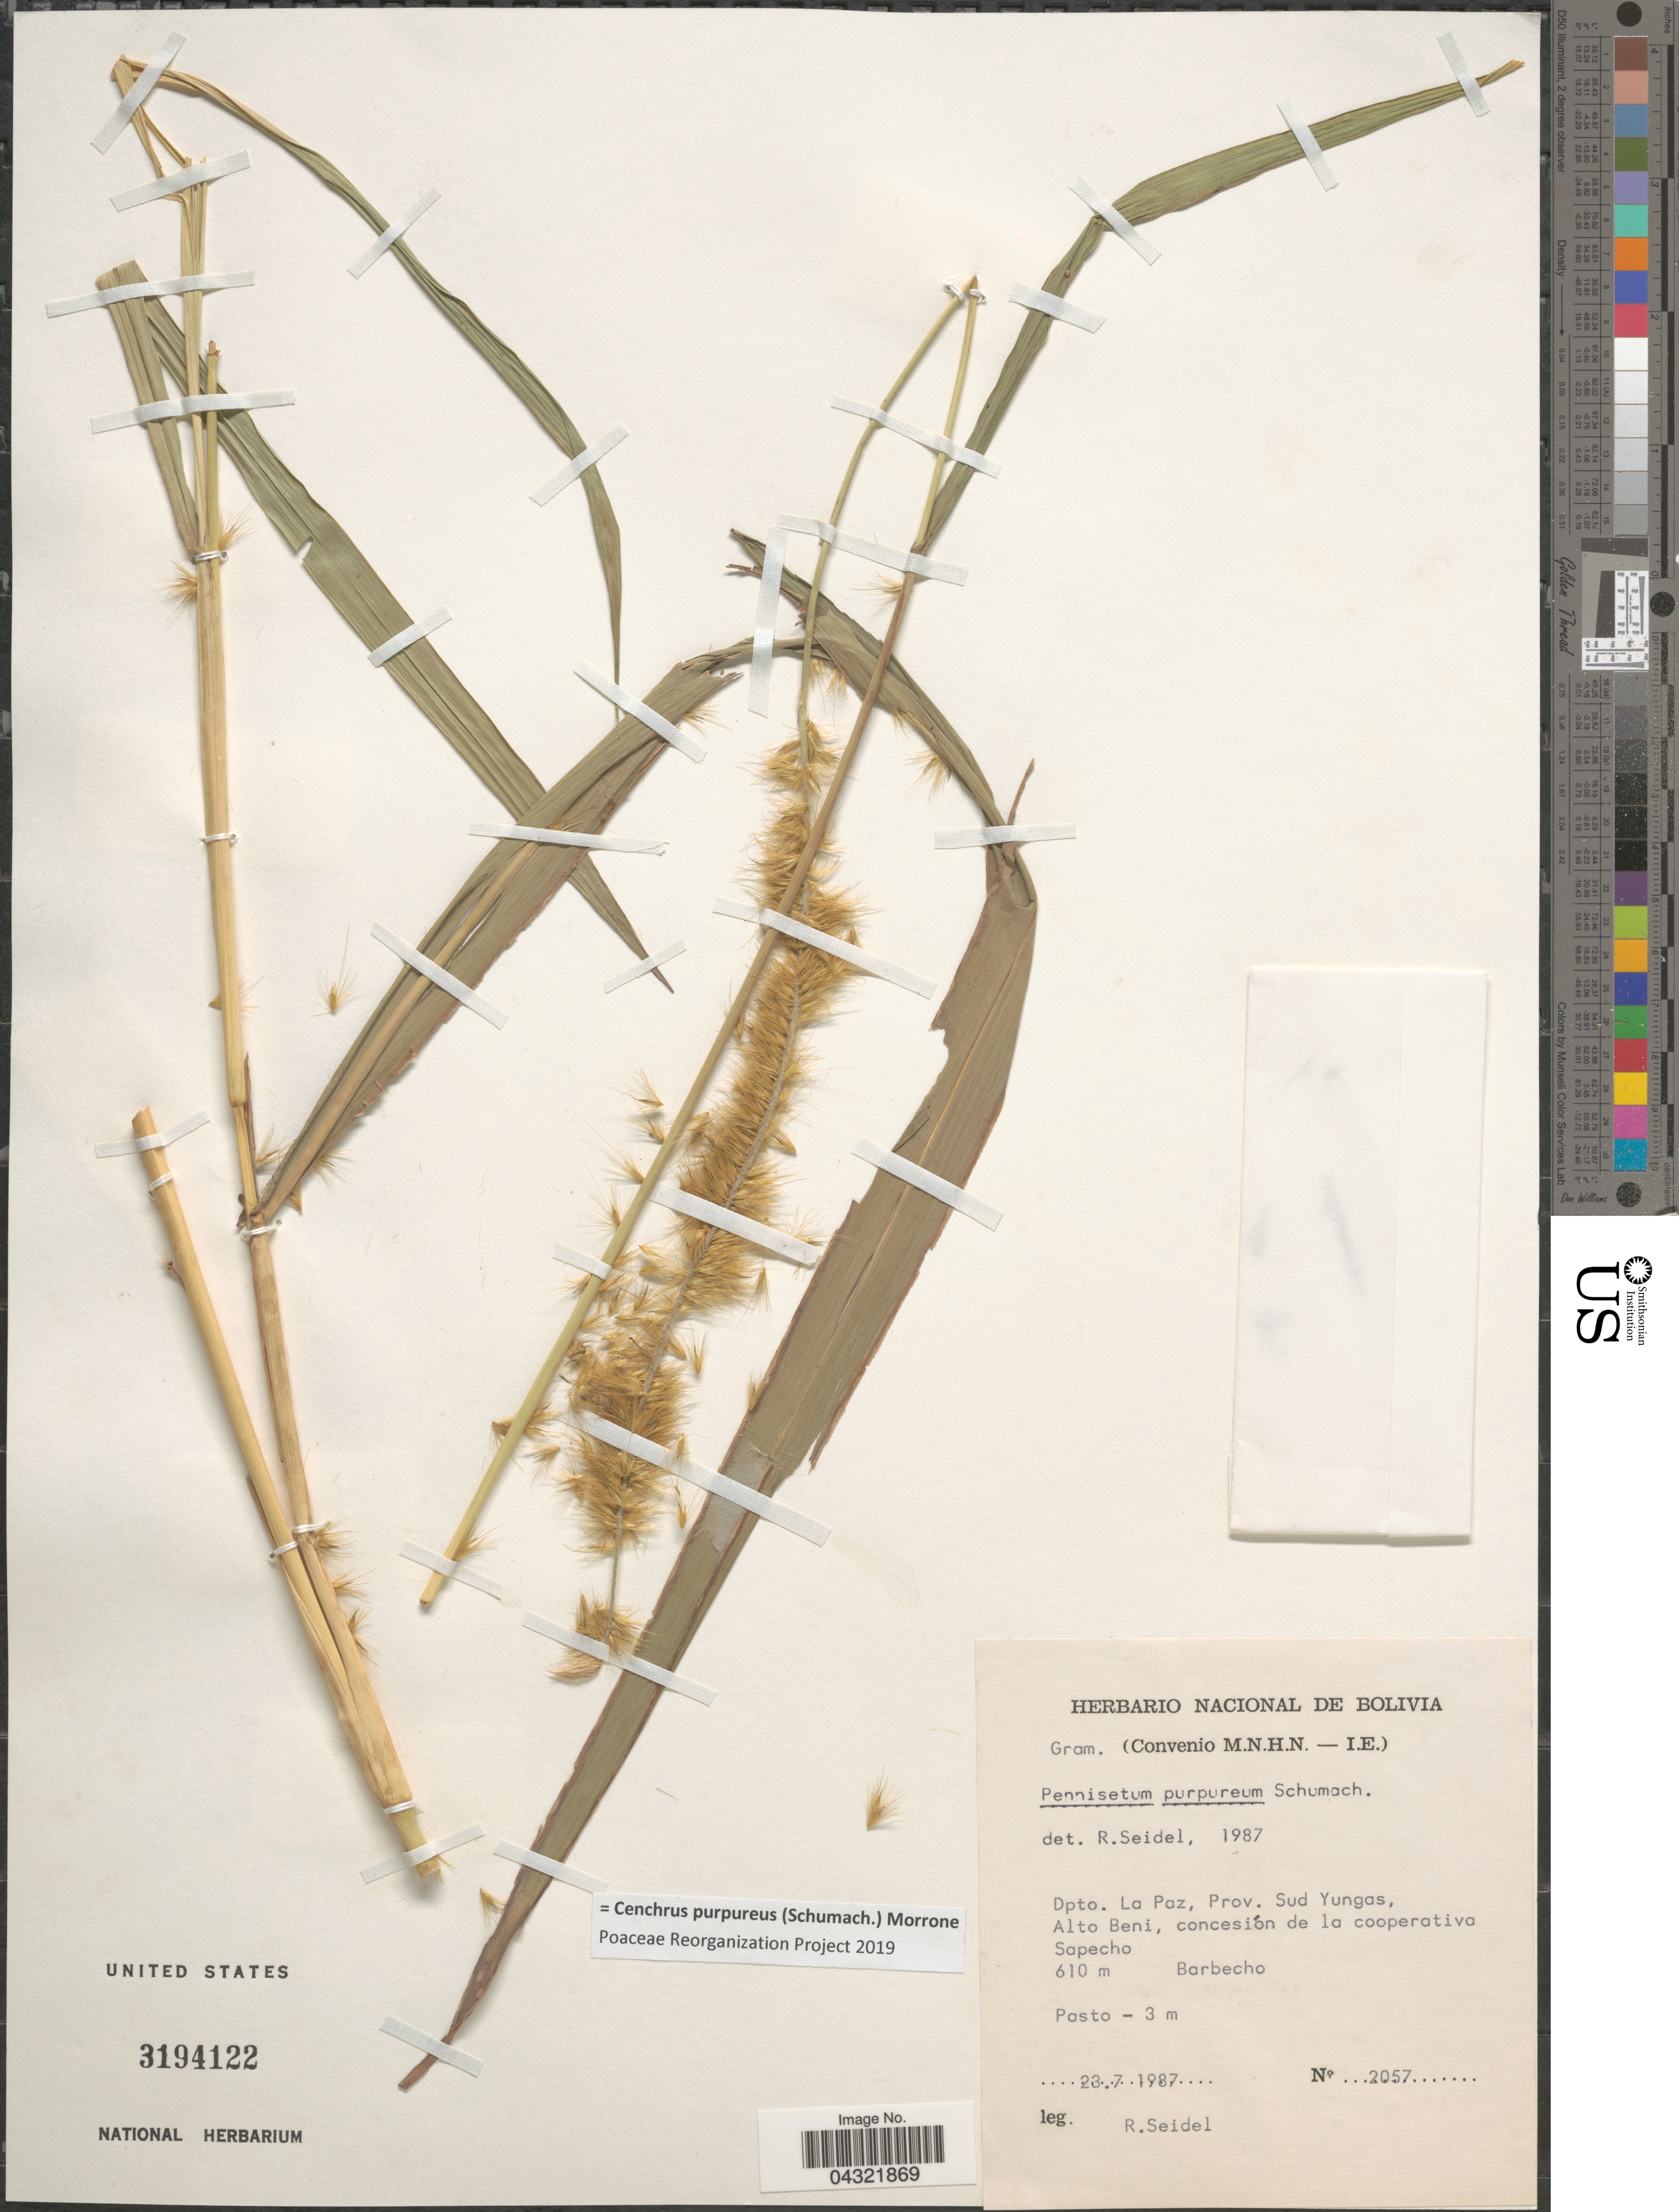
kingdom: Plantae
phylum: Tracheophyta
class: Liliopsida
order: Poales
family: Poaceae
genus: Cenchrus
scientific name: Cenchrus purpureus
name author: (Schumach.) Morrone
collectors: R. Seidel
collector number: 2057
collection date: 1987-07-23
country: Bolivia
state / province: La Paz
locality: Dpto. La Paz, Prov. Sud Yungas, Alto Beni, concesión de la cooperativa Sapecho. Barbecho.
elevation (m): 610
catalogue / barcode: US 3194122